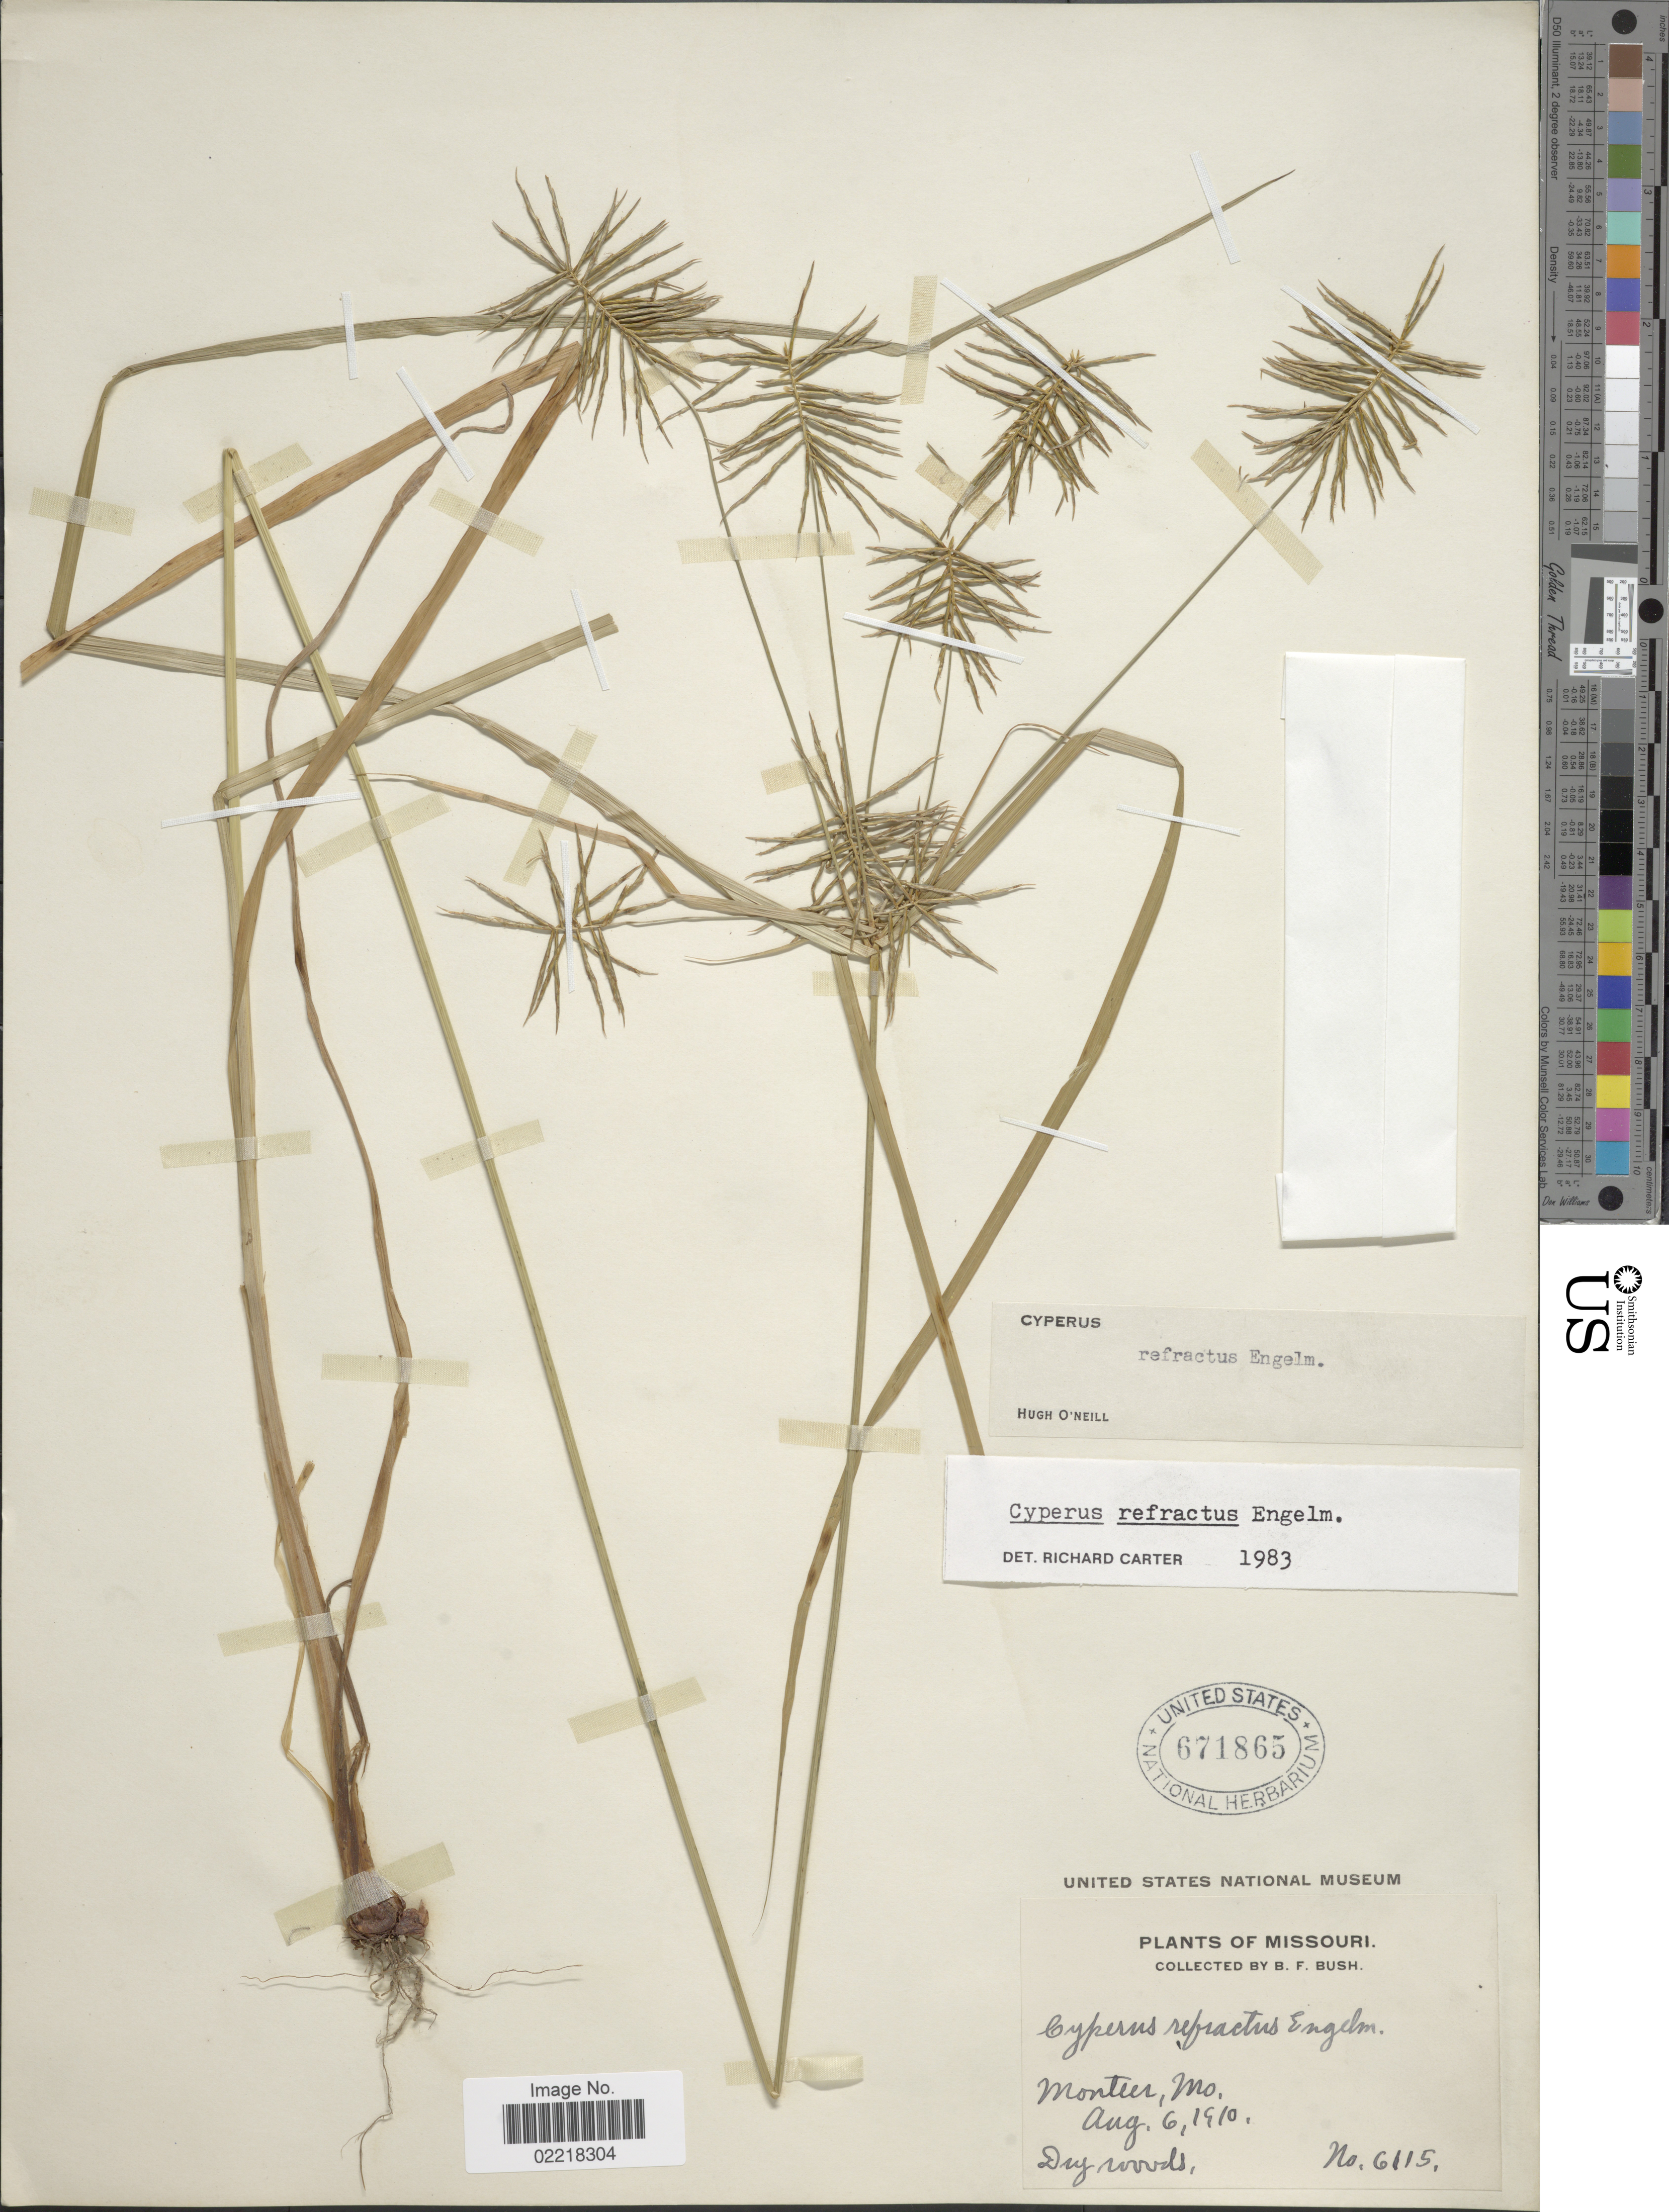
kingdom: Plantae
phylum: Tracheophyta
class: Liliopsida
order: Poales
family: Cyperaceae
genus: Cyperus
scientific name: Cyperus refractus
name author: Engelm. ex Boeckeler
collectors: B. F. Bush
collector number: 6115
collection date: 1910-08-06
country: United States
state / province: Missouri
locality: Monteer, Mo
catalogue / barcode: US 671865